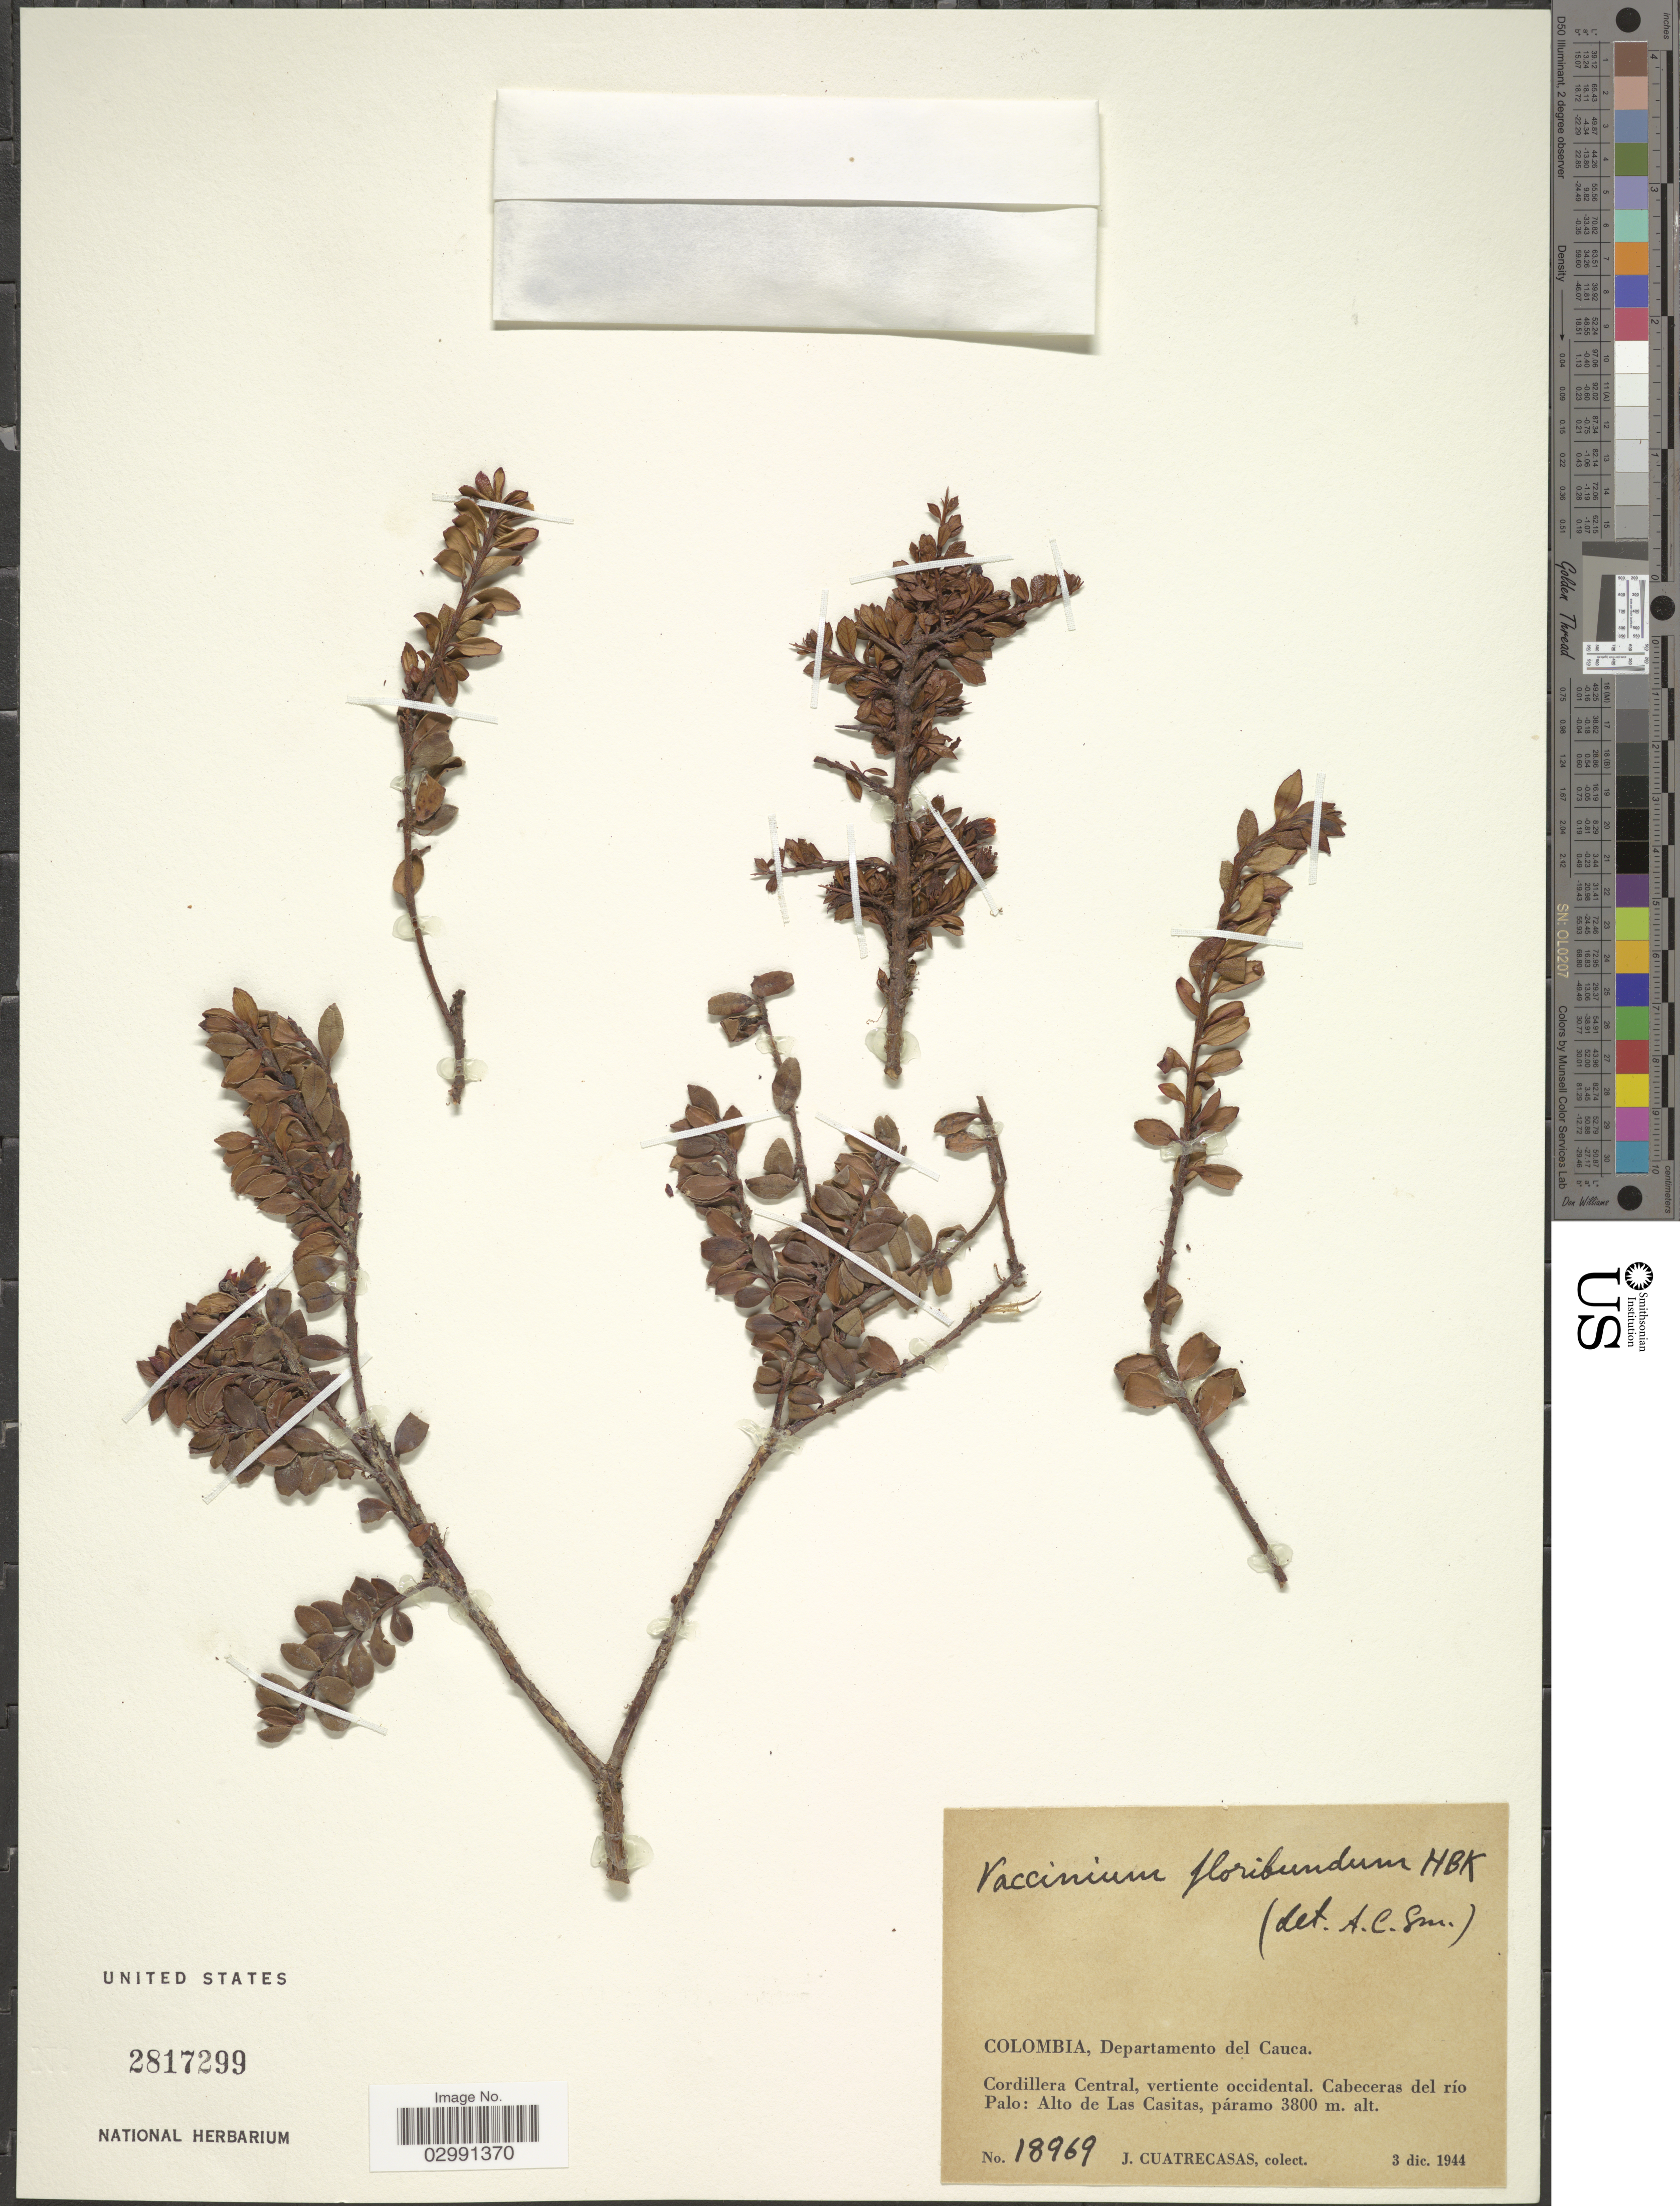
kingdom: Plantae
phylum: Tracheophyta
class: Magnoliopsida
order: Ericales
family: Ericaceae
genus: Vaccinium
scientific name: Vaccinium floribundum var. floribundum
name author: Kunth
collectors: J. Cuatrecasas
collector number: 18969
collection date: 1944-12-03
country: Colombia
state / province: Cauca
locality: Departamento del Cauca. Cordillera Central, vertiente occidental. Cabeceras del río Palo: Alto de Las Casitas, páramo.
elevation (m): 3800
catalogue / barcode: US 2817299